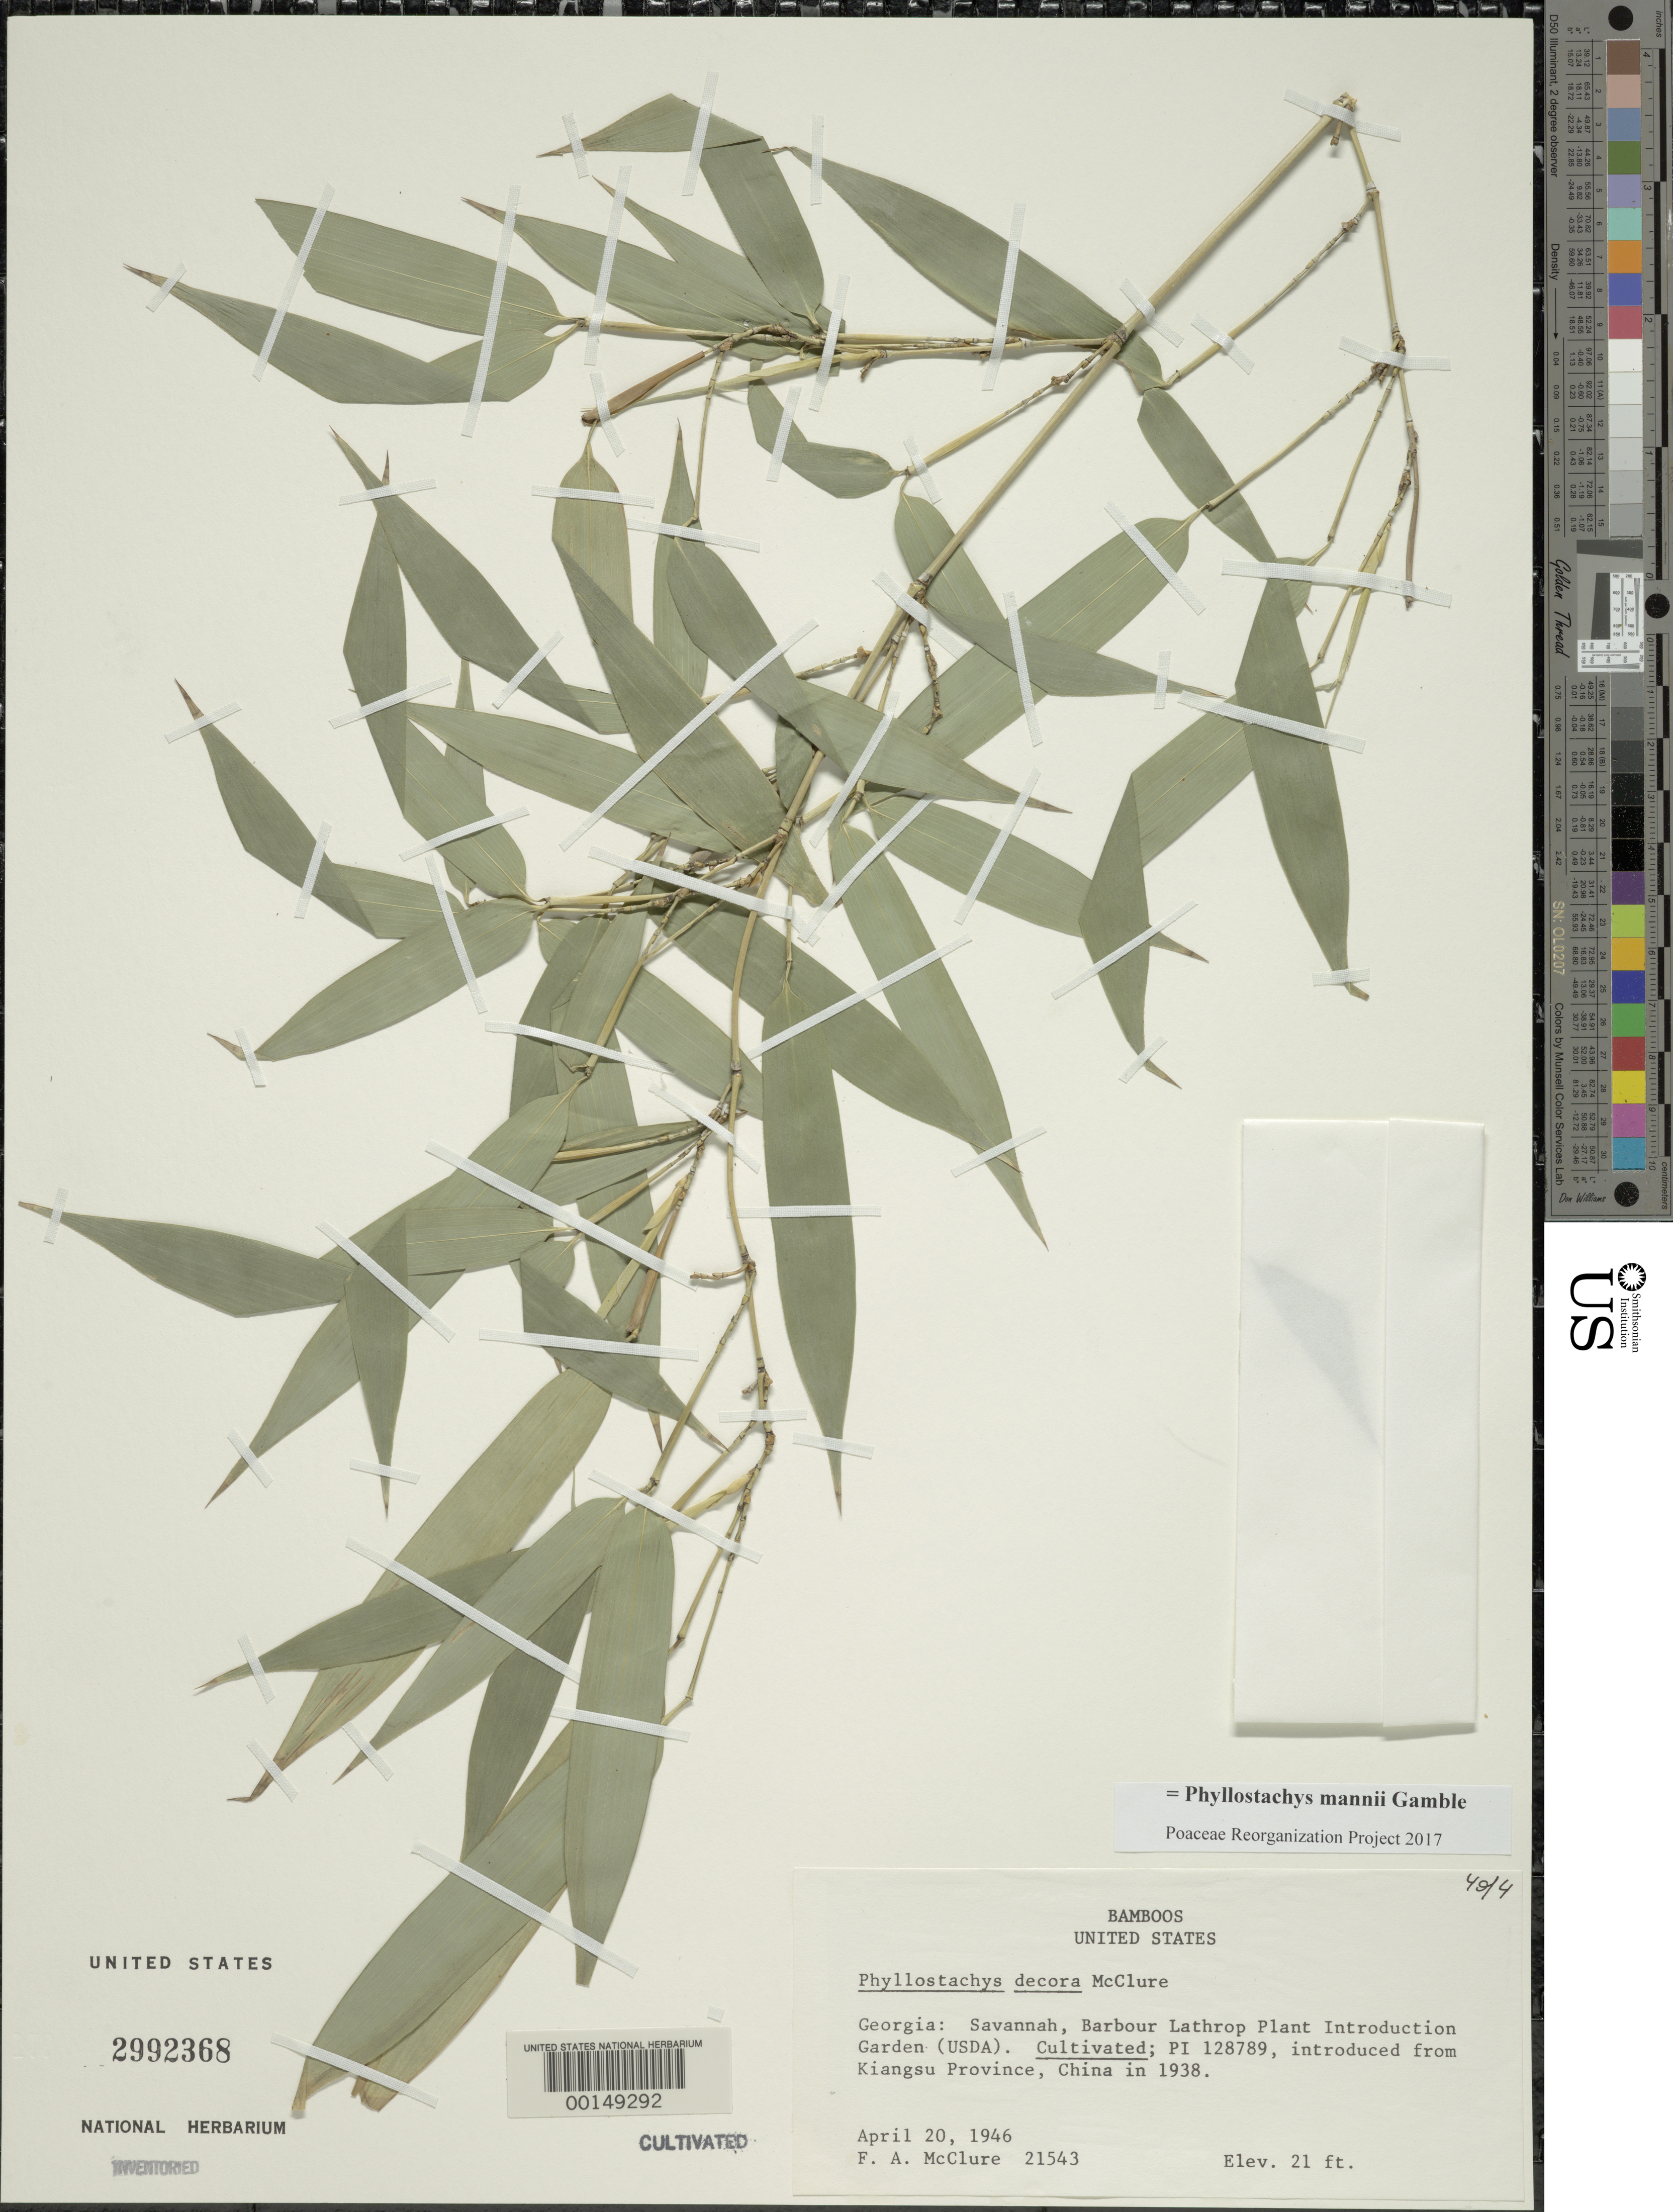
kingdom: Plantae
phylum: Tracheophyta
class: Liliopsida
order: Poales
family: Poaceae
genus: Phyllostachys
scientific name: Phyllostachys mannii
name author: Gamble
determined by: Poaceae Reorganization Project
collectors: F. A. McClure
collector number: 21543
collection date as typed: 20 Apr 1946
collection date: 1946-04-20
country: United States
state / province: Georgia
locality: Savannah, barbour lathrop p.i. garden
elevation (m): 6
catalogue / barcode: US 2992368